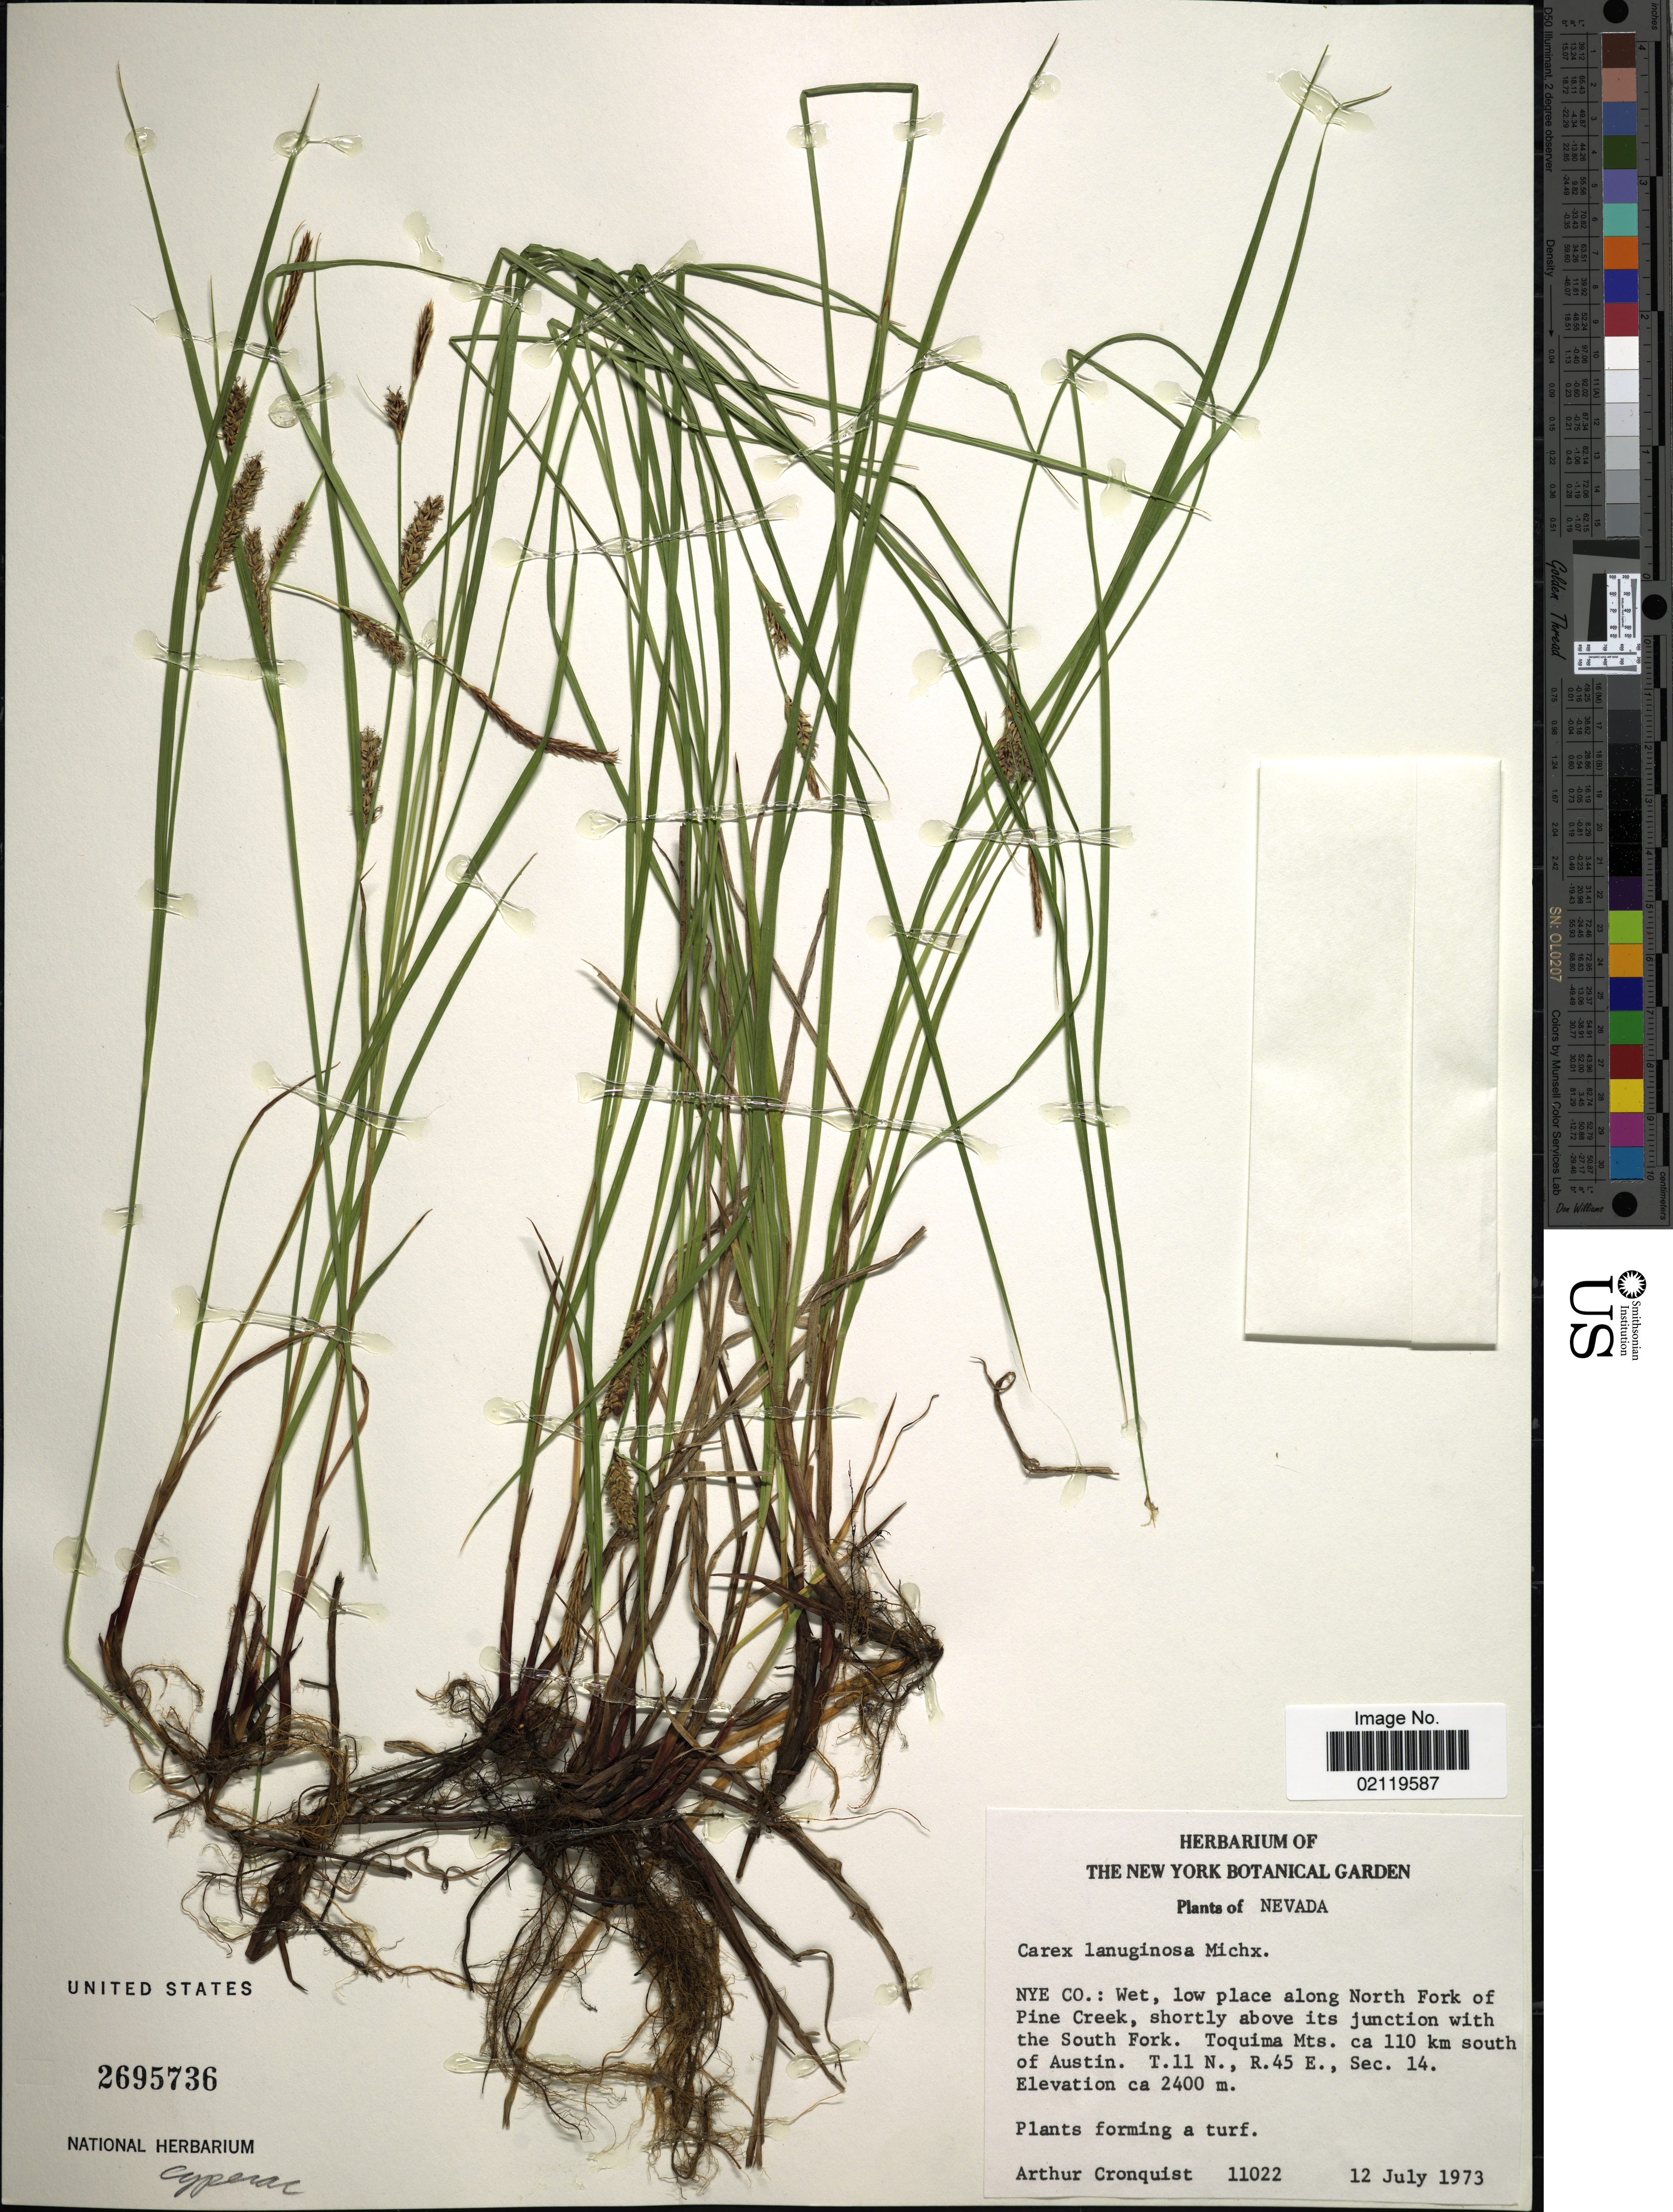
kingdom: Plantae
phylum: Tracheophyta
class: Liliopsida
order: Poales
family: Cyperaceae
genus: Carex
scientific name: Carex pellita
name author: Muhl. ex Willd.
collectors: A. J. Cronquist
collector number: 11022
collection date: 1973-07-12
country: United States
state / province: Nevada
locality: Nye Co.: Wet, low place along North Fork of Pine Creek, shortly above its junction with the South Fork. Toquima Mts. ca 110 km south of Austin. T.11 N., R. 45 E., Sec. 14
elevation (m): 2400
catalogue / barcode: US 2695736